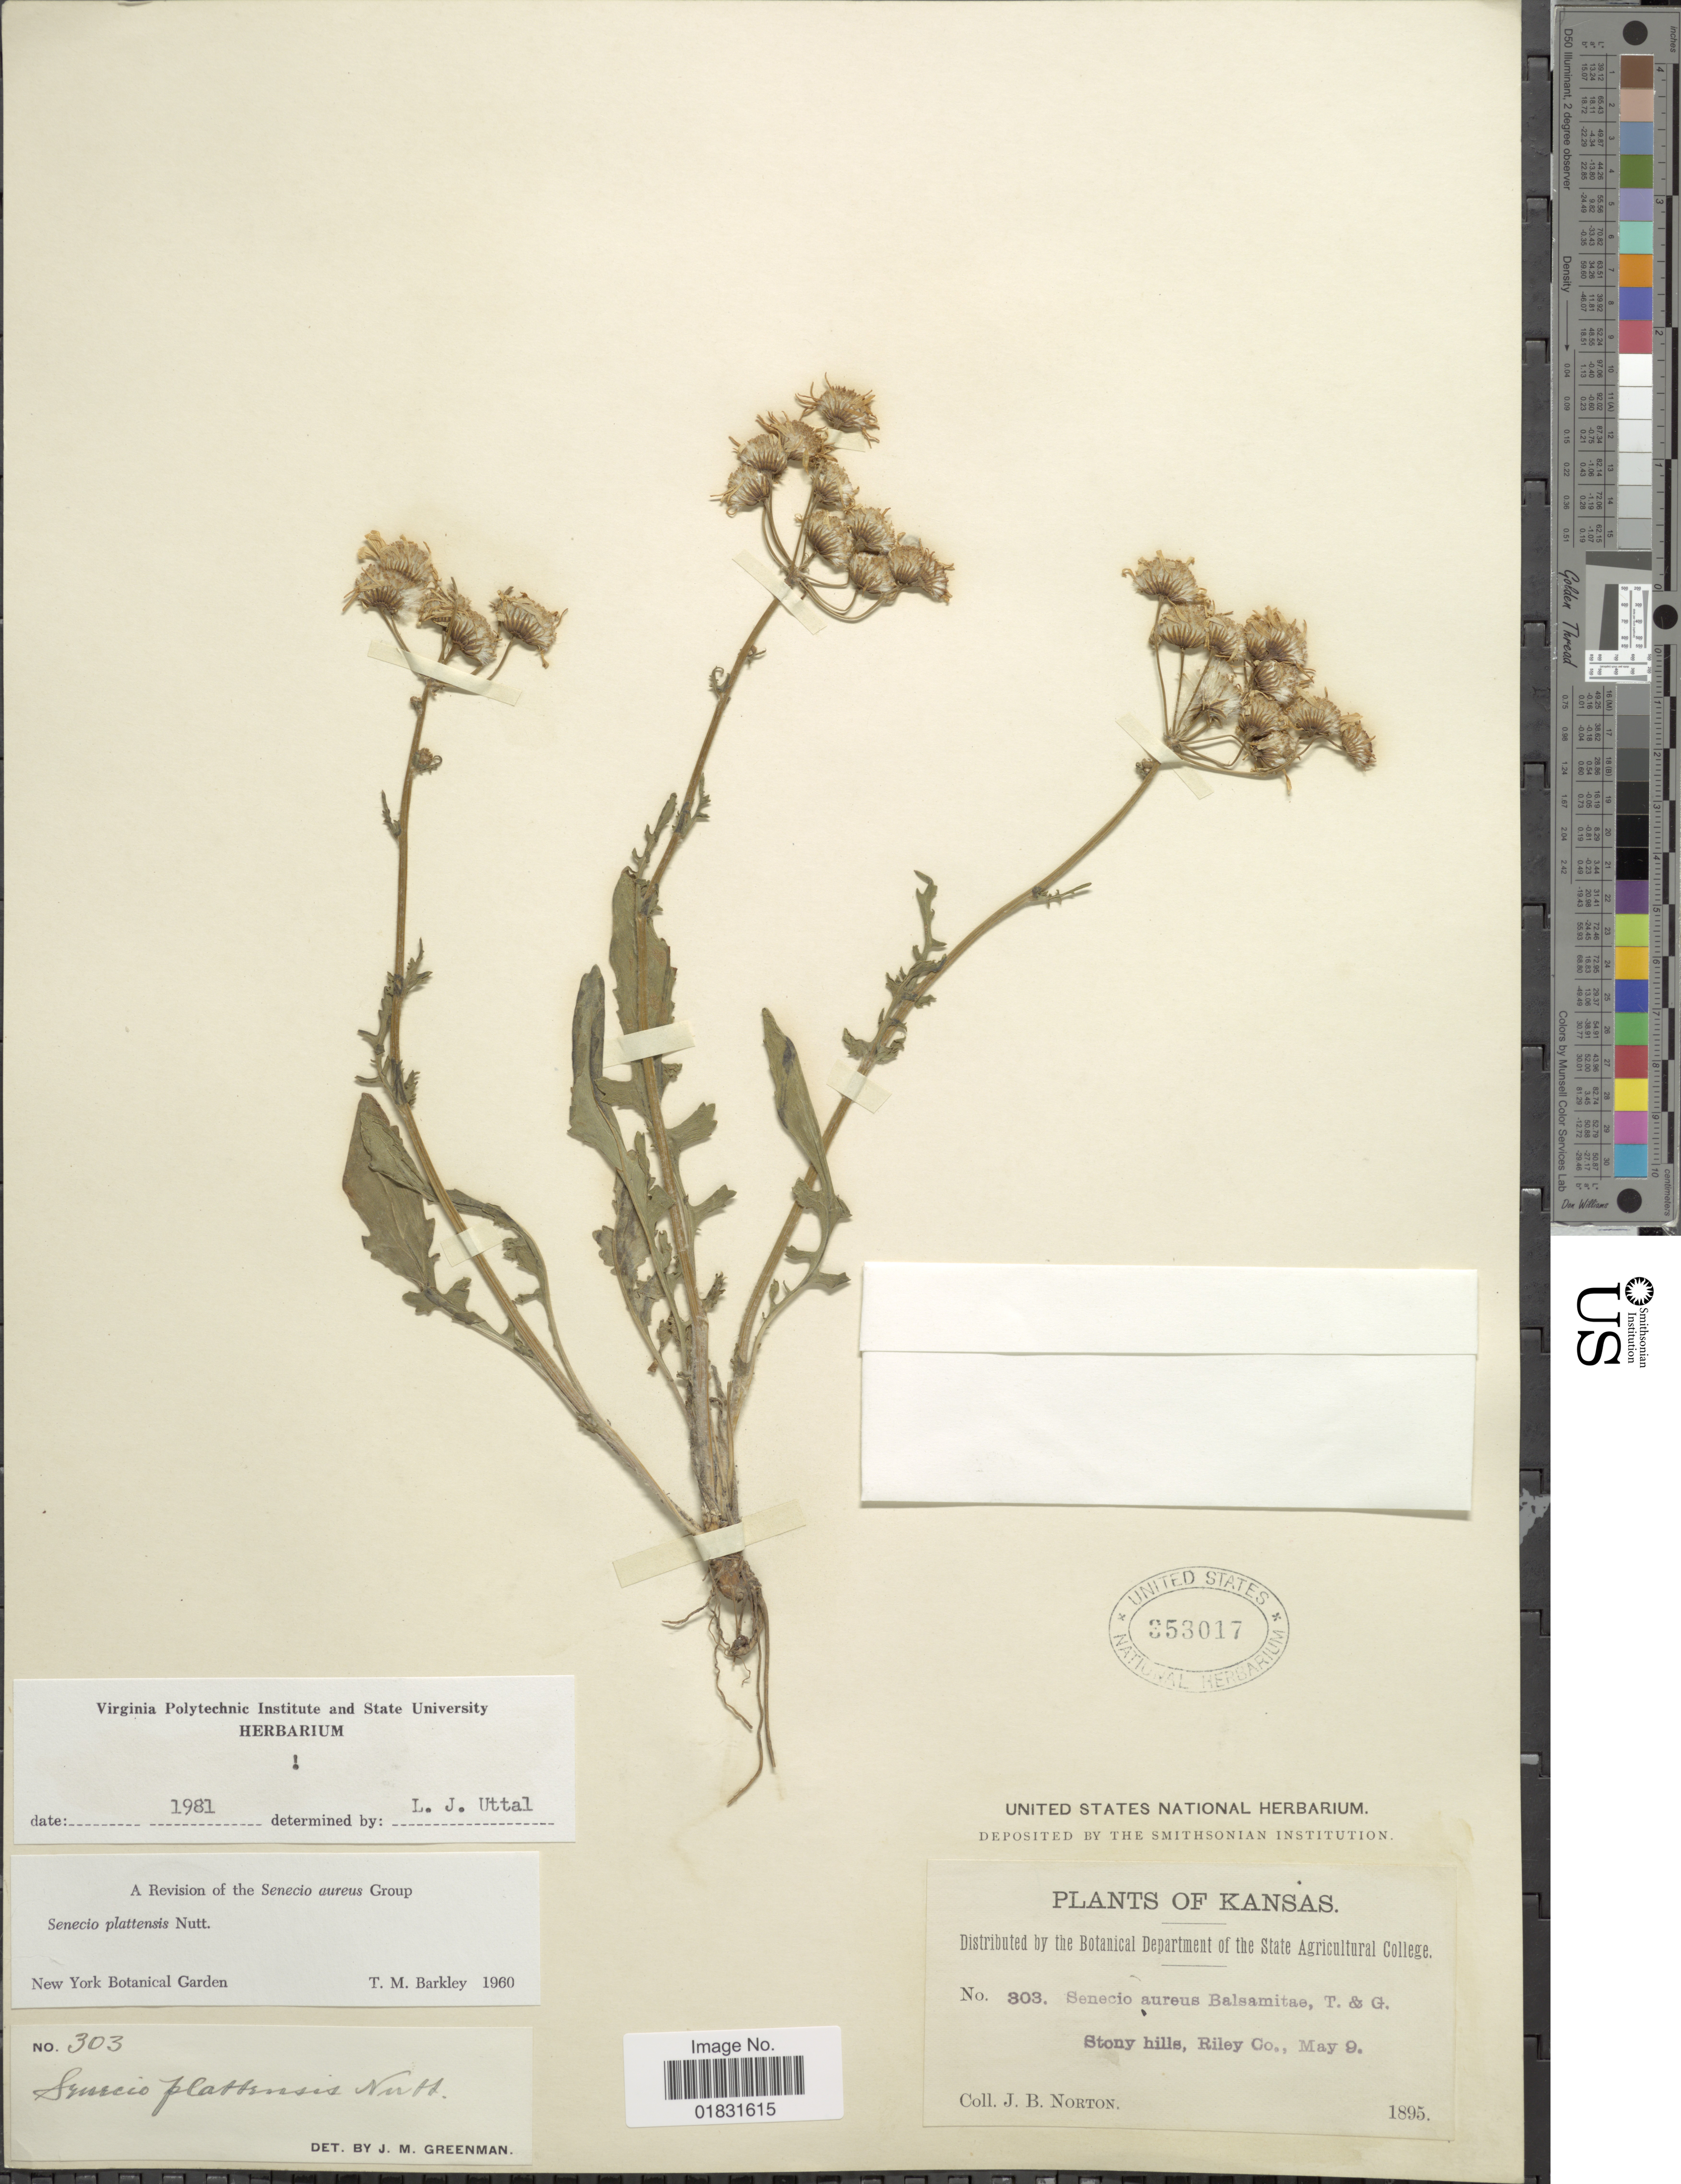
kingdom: Plantae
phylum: Tracheophyta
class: Magnoliopsida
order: Asterales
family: Asteraceae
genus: Packera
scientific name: Packera plattensis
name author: W.A. Weber & Á. Löve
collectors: J. B. Norton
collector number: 303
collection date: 1895-05-09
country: United States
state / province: Kansas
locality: Stony hills, Riley Co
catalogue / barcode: US 353017